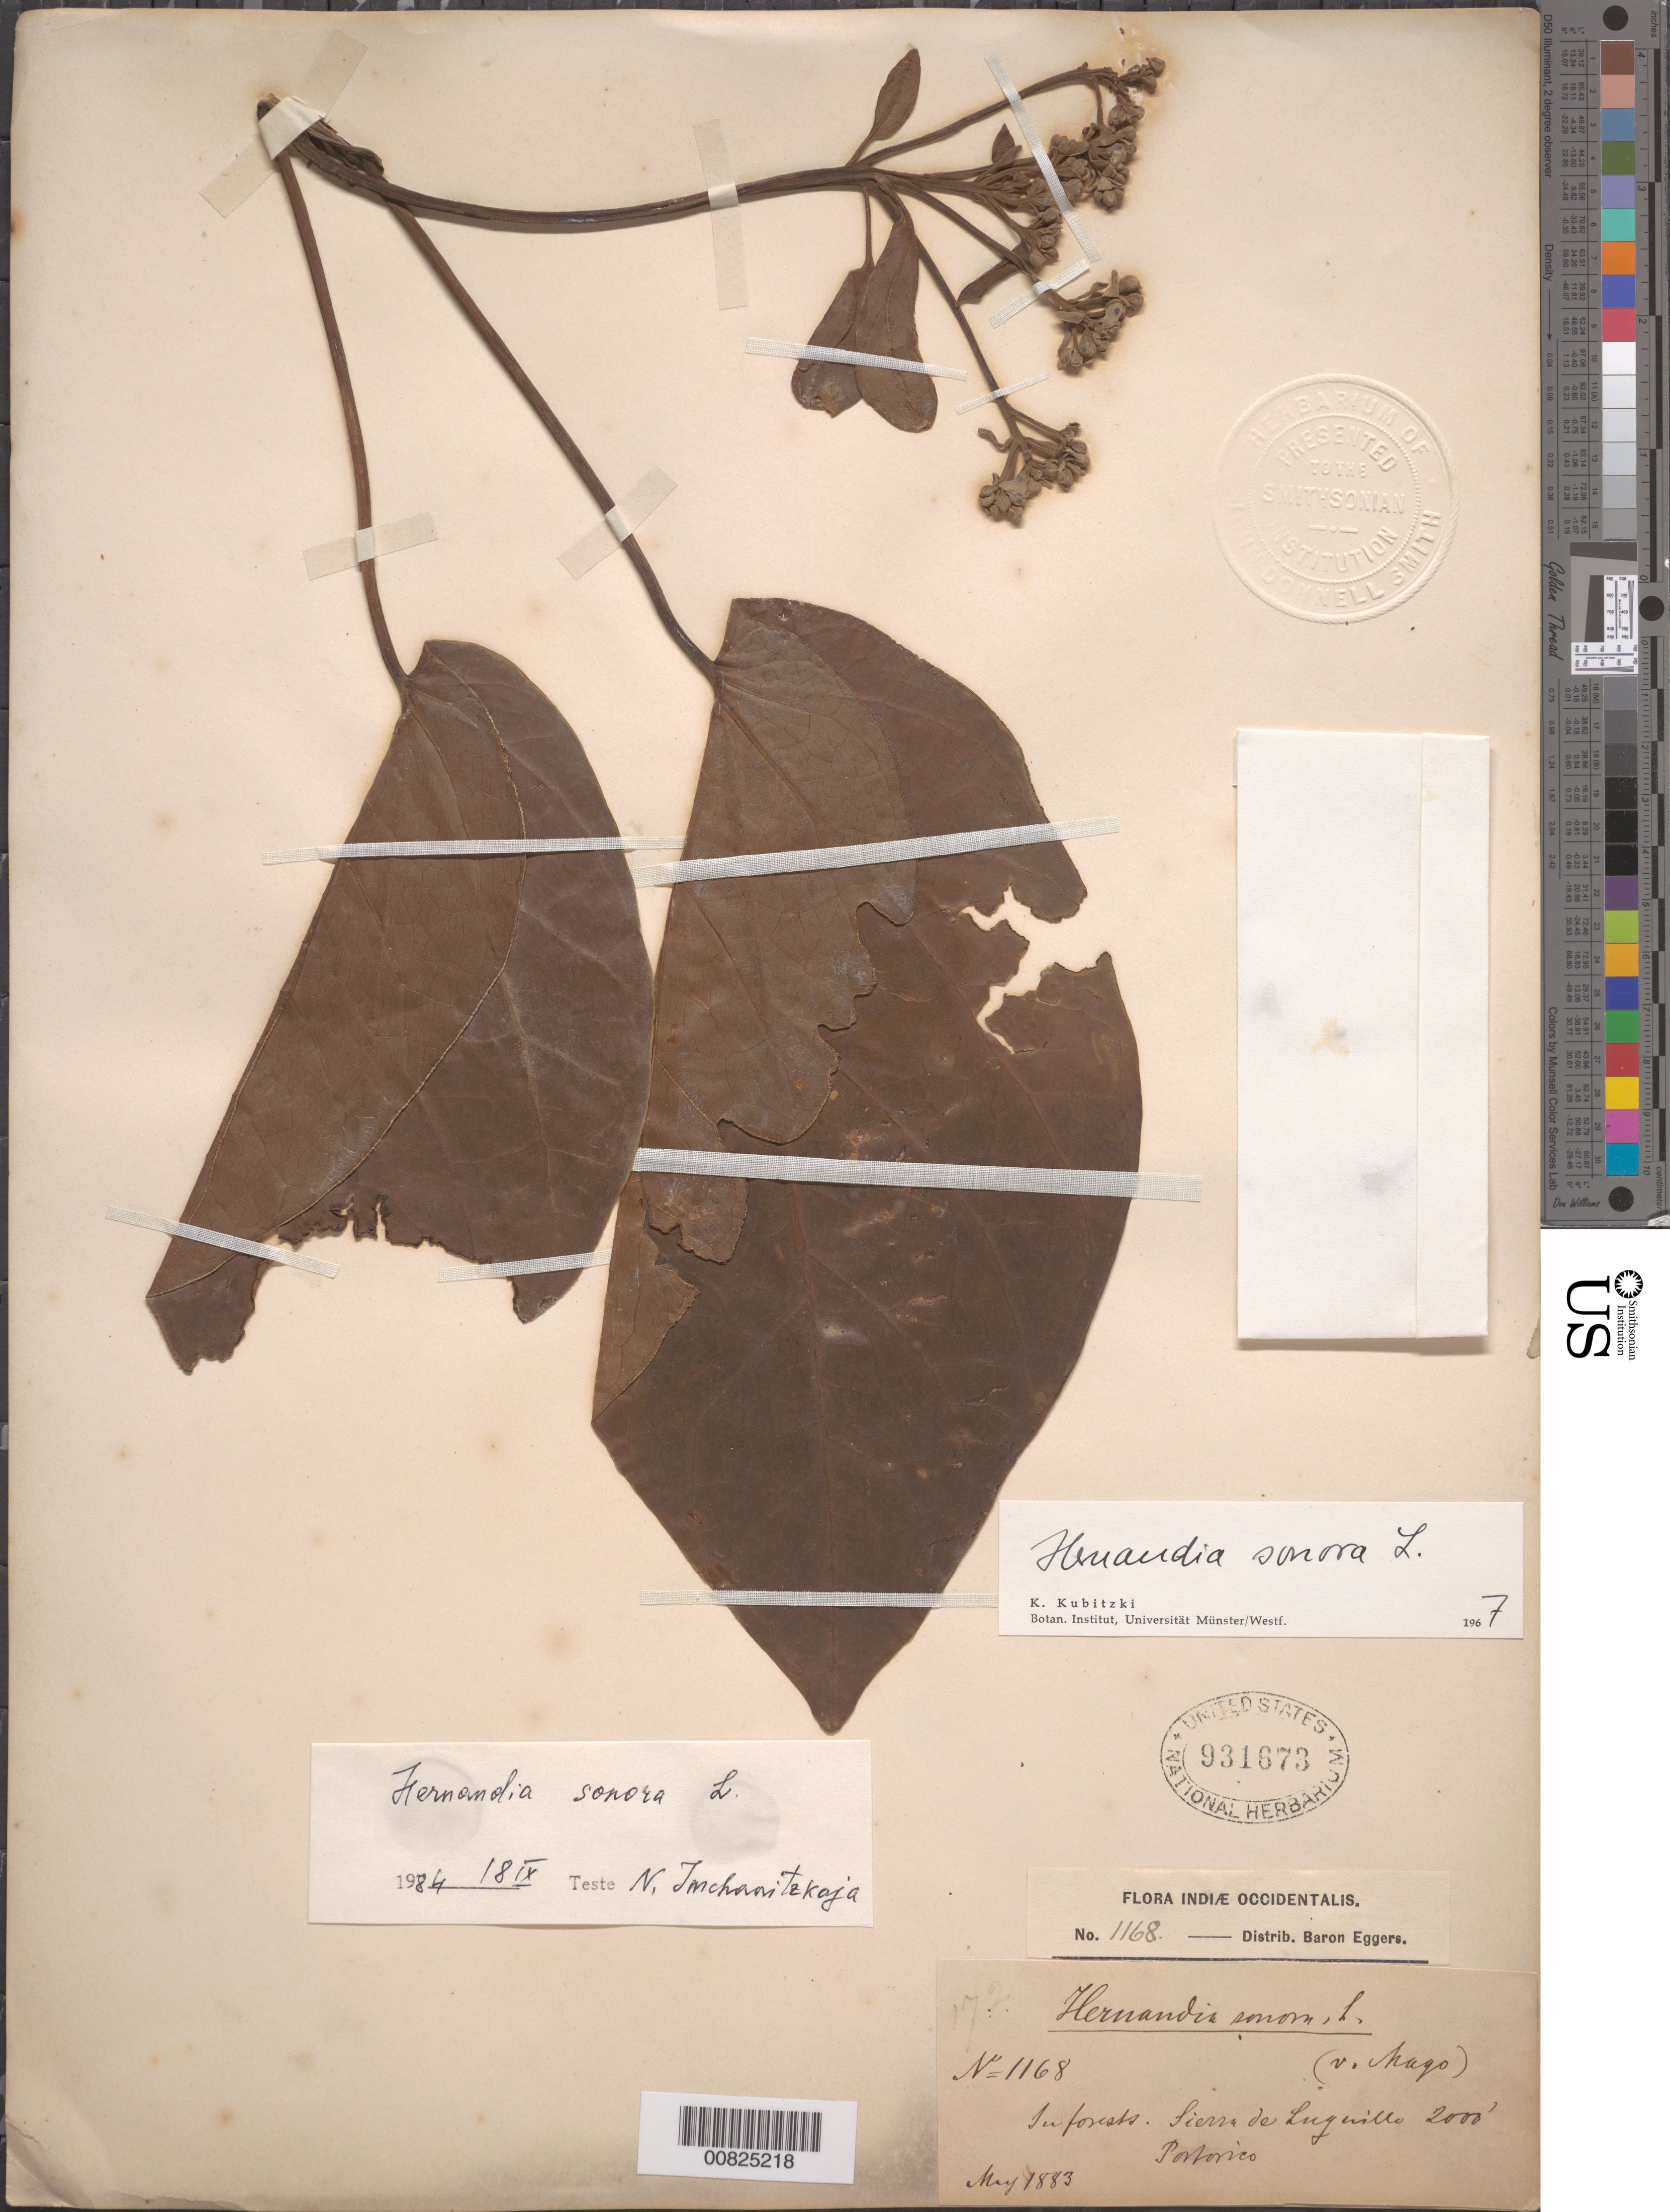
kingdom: Plantae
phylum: Tracheophyta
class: Magnoliopsida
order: Laurales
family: Hernandiaceae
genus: Hernandia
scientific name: Hernandia sonora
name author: L.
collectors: H. F. A. von Eggers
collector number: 1168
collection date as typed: May 1883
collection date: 1883-05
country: Puerto Rico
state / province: Río Grande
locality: Sierra de Luquillo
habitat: in forests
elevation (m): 610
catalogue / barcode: US 931673